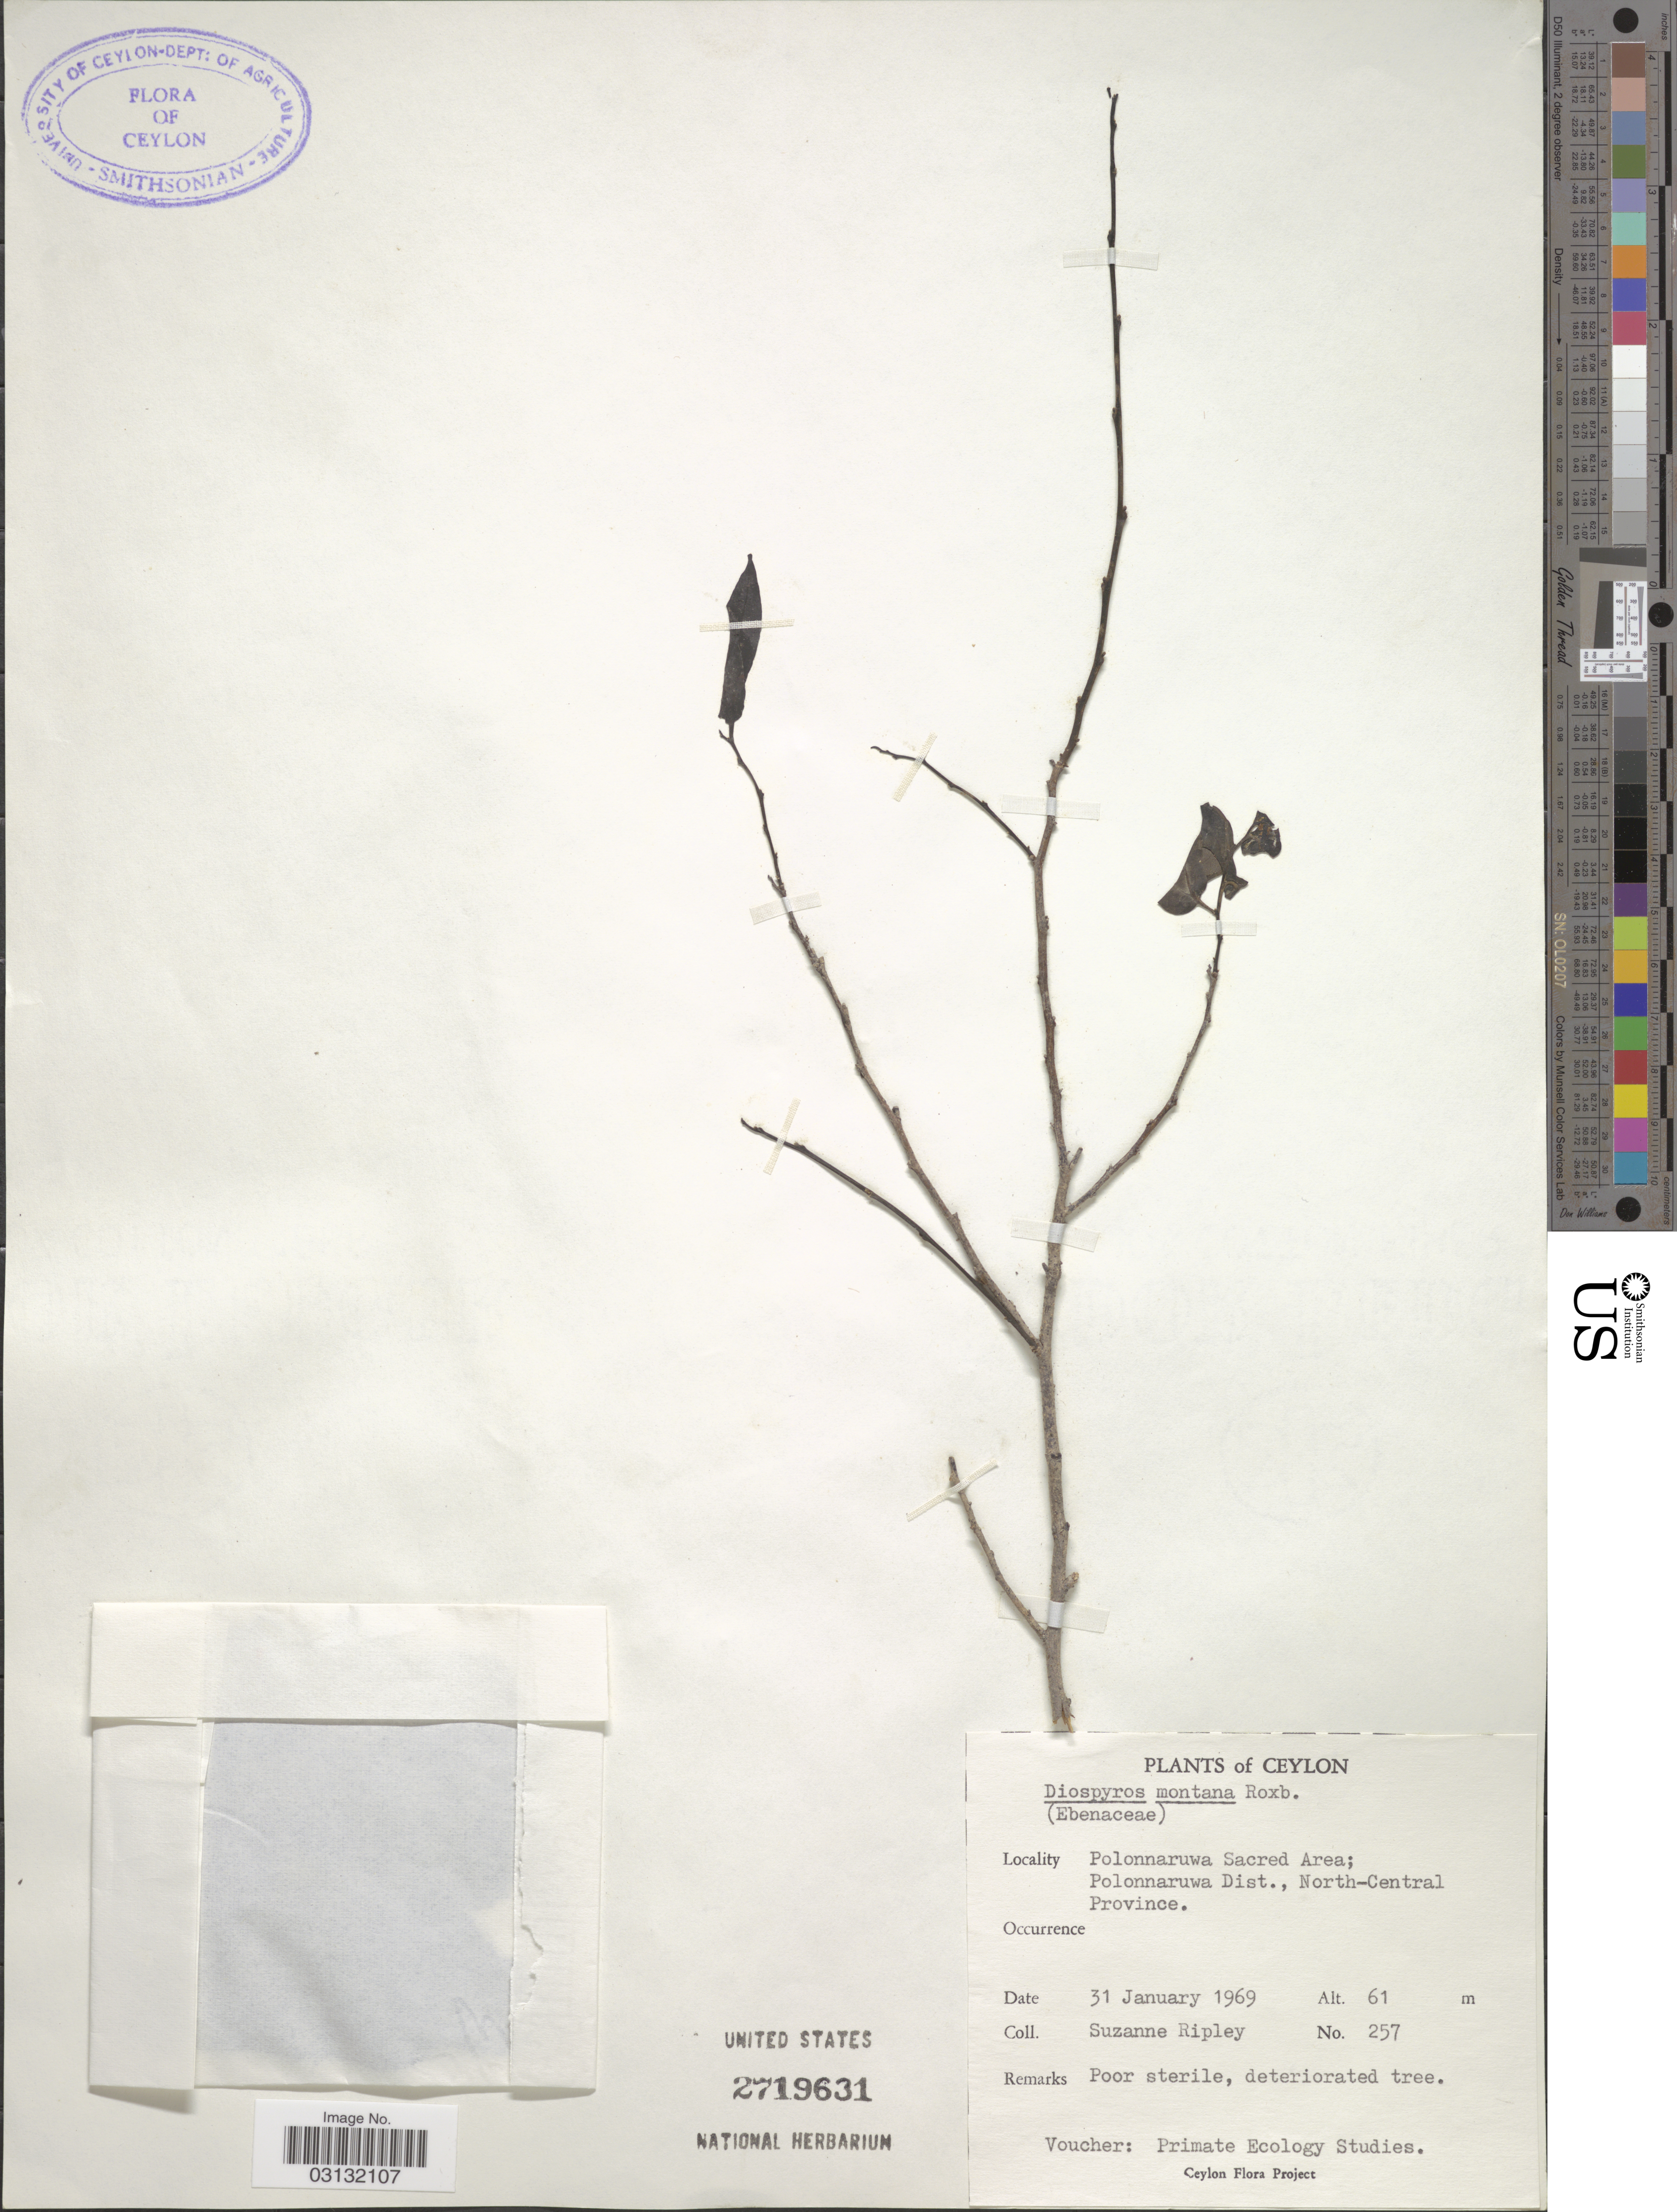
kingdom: Plantae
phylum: Tracheophyta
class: Magnoliopsida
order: Ericales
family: Ebenaceae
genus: Diospyros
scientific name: Diospyros montana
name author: Roxb.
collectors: S. Ripley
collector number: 257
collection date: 1969-01-31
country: Sri Lanka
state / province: North Central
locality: Ceylon, Polonnaruwa Sacred Area; Polonnaruwa Dist., North-Central Province.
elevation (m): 61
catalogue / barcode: US 2719631